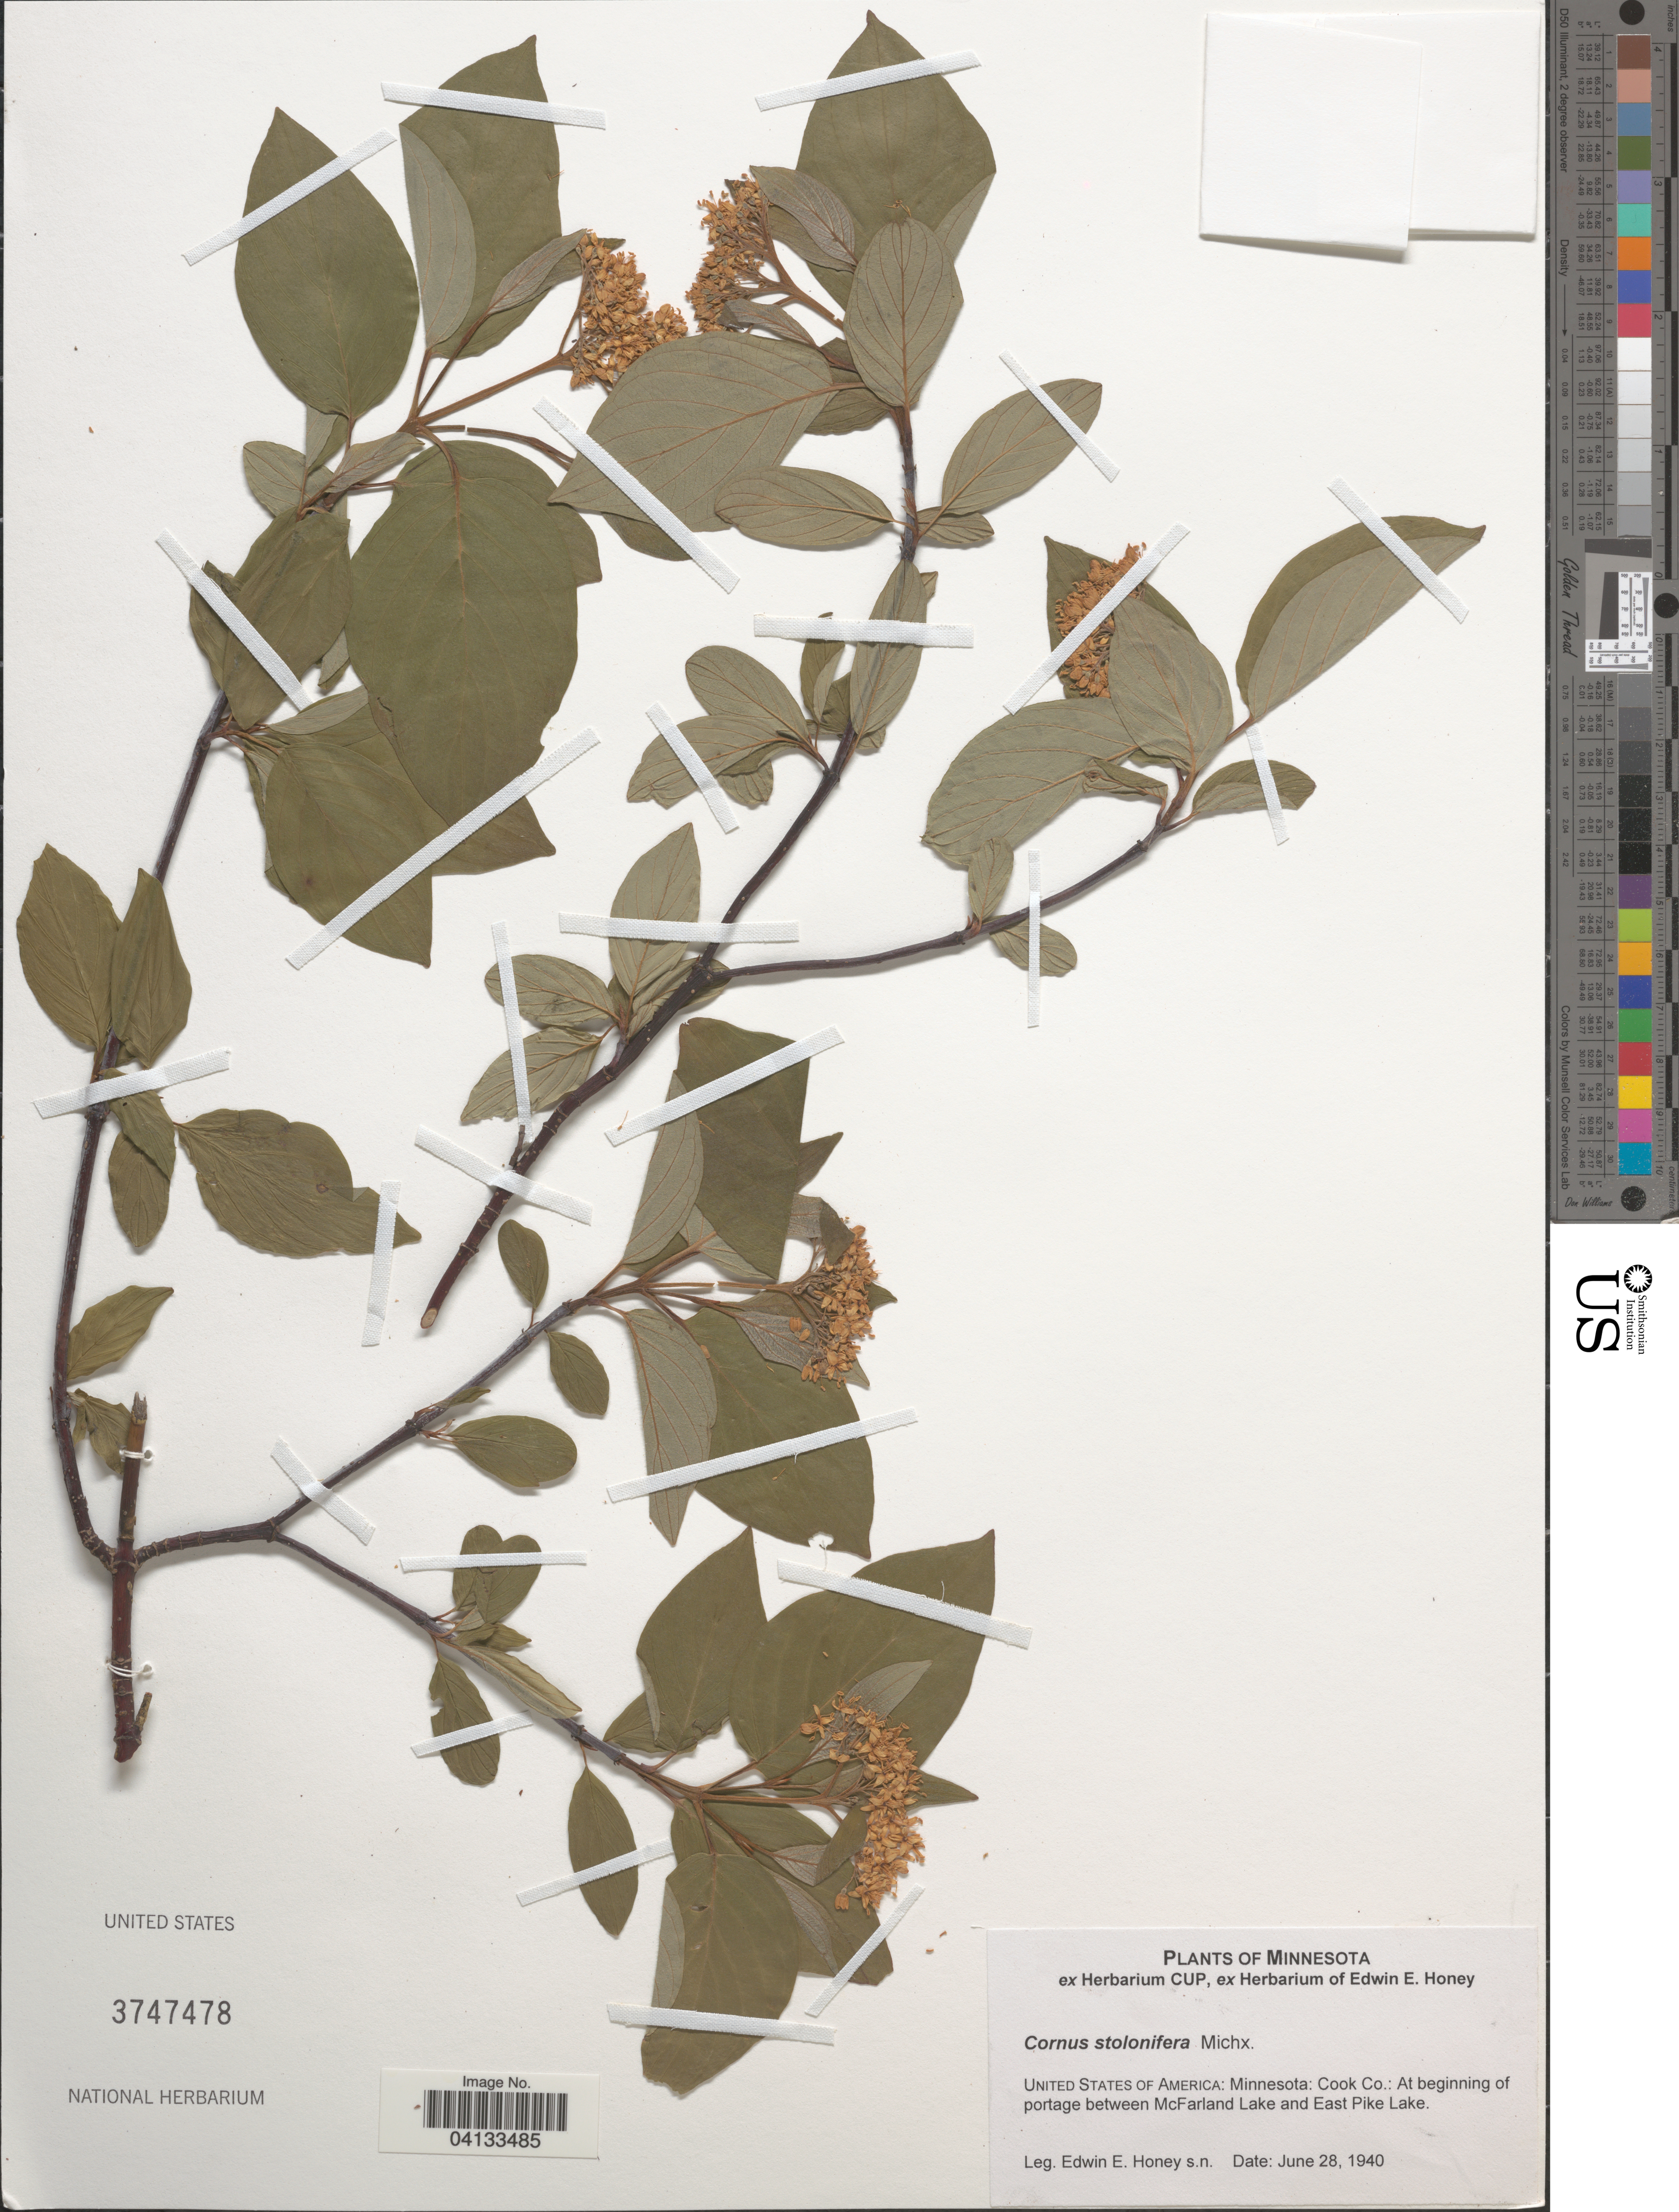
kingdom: Plantae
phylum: Tracheophyta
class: Magnoliopsida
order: Cornales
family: Cornaceae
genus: Cornus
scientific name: Cornus stolonifera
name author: Michx.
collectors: E. Honey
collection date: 1940-06-28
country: United States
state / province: Minnesota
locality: Cook Co.: At beginning of portage between McFarland Lake and East Pike Lake.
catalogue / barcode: US 3747478